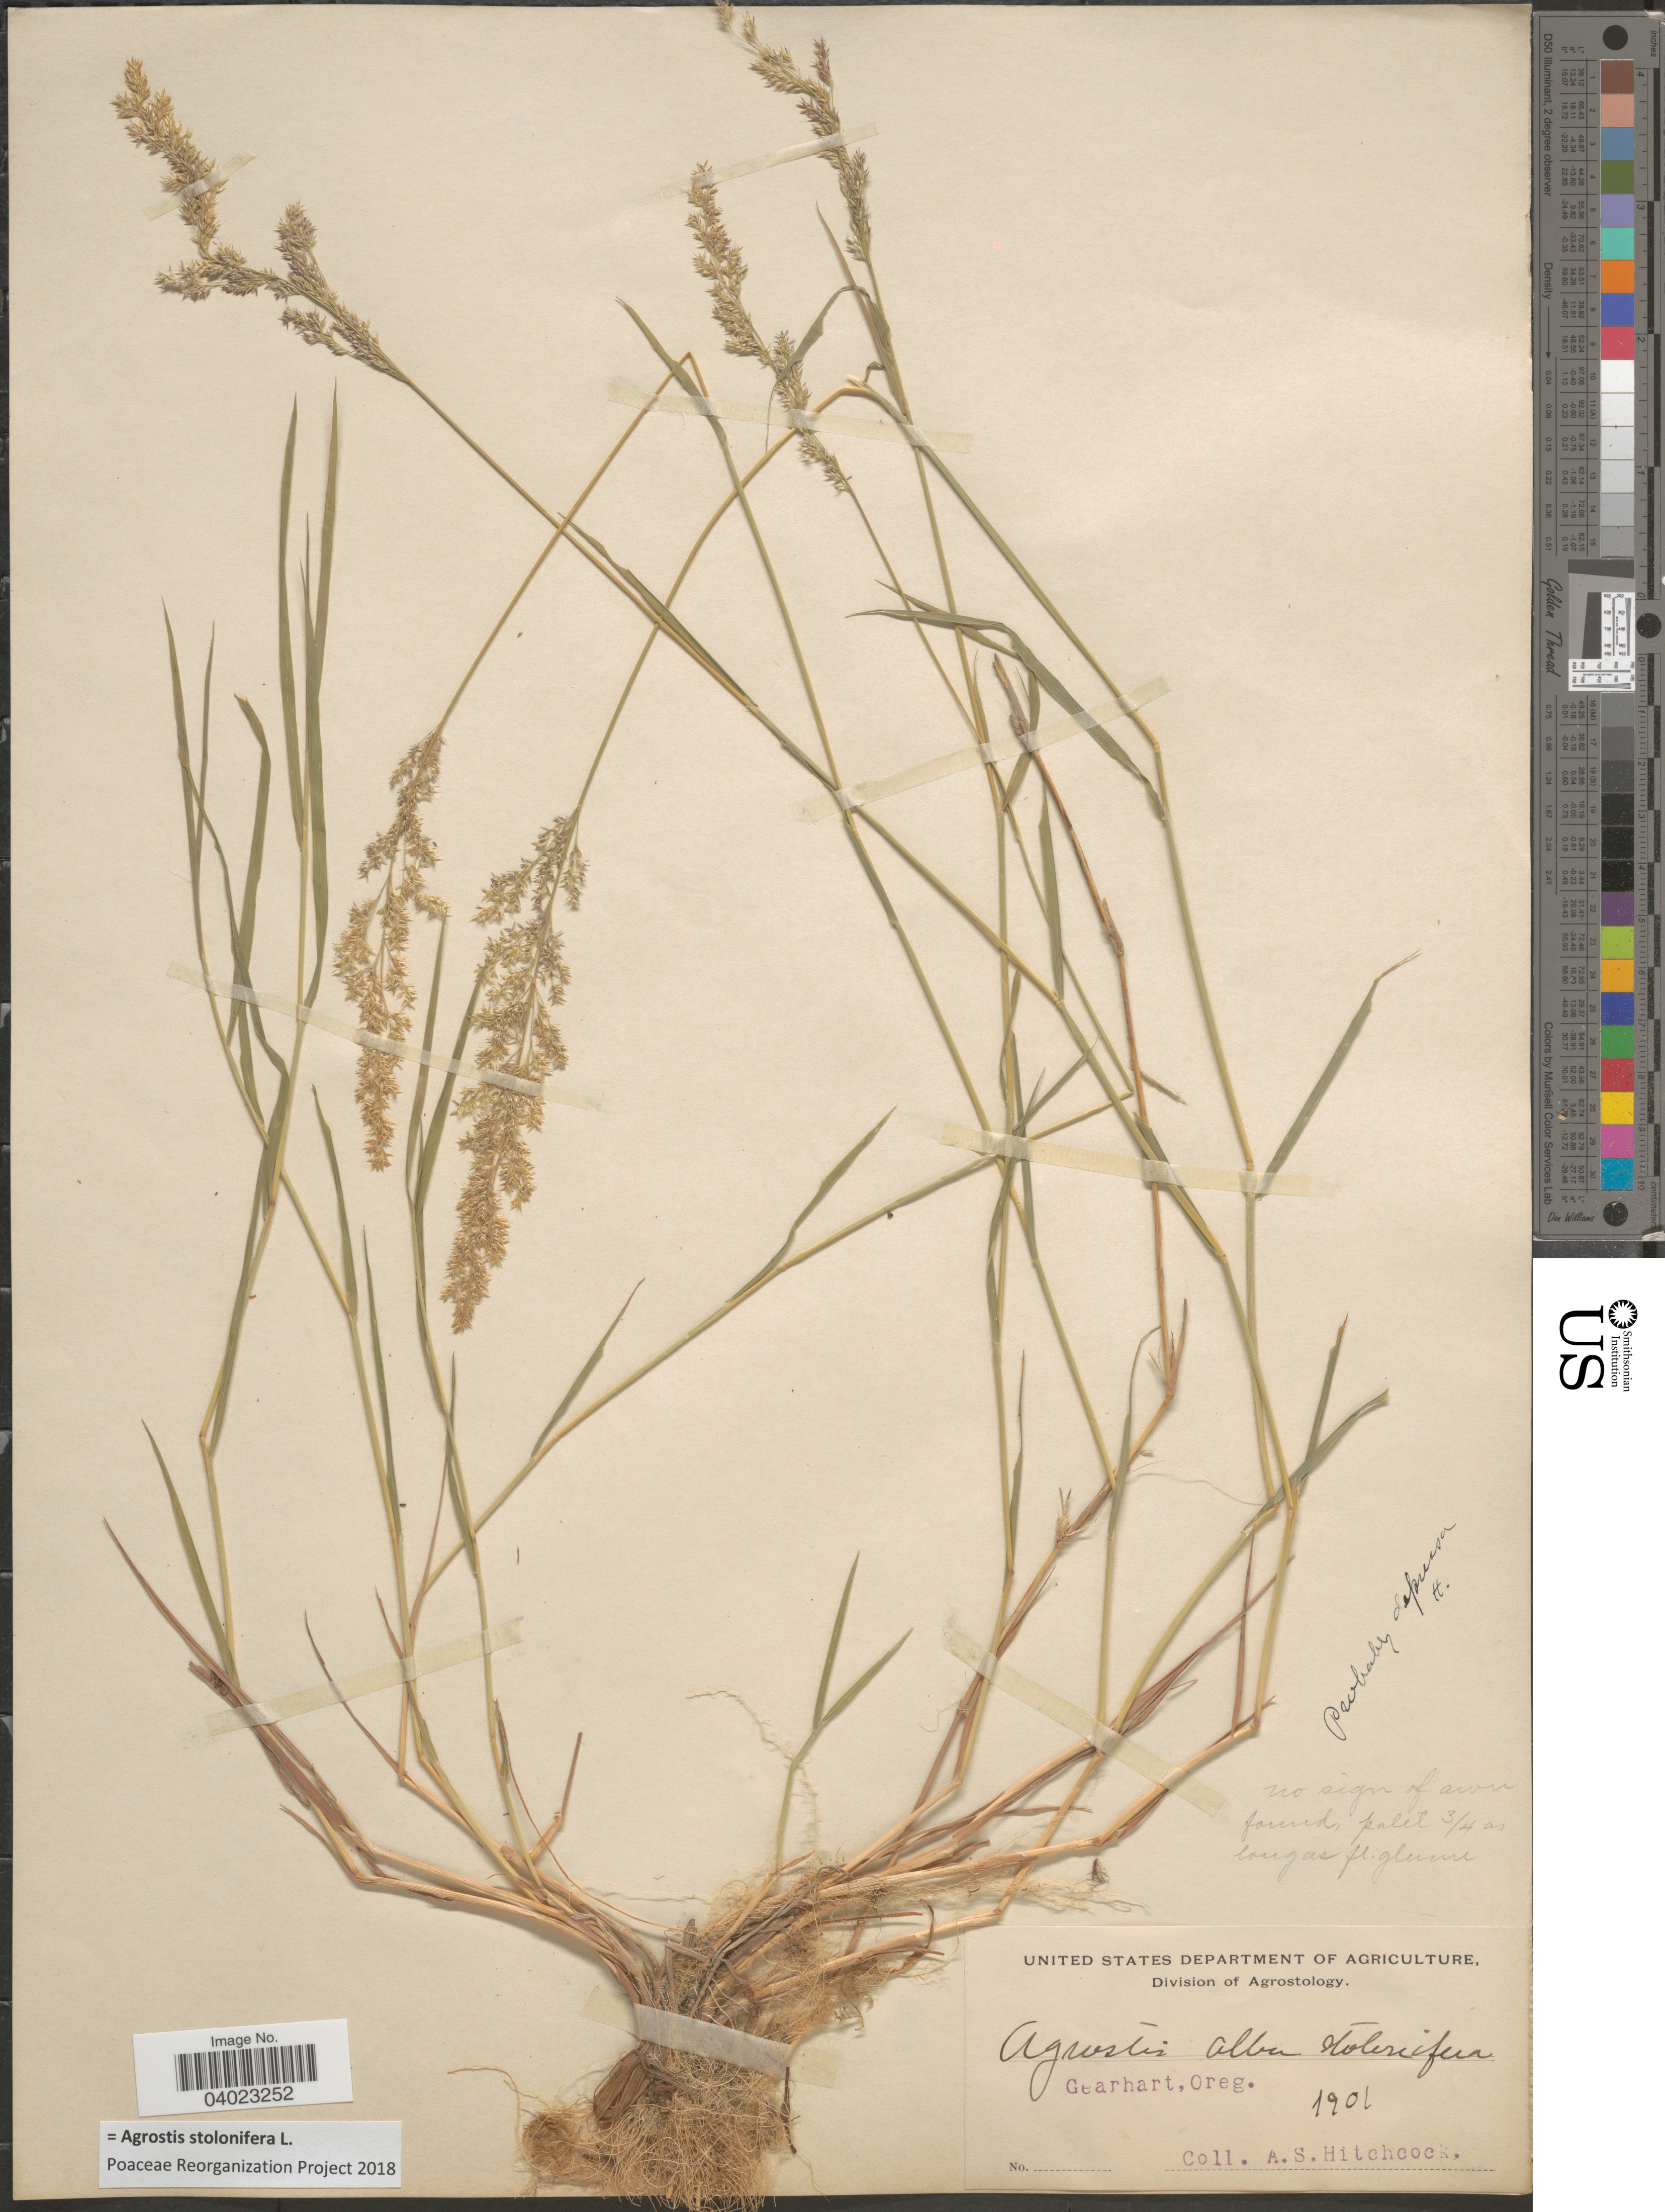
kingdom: Plantae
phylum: Tracheophyta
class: Liliopsida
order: Poales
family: Poaceae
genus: Agrostis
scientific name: Agrostis stolonifera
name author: L.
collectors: A. S. Hitchcock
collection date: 1901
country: United States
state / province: Oregon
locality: Gearhart.